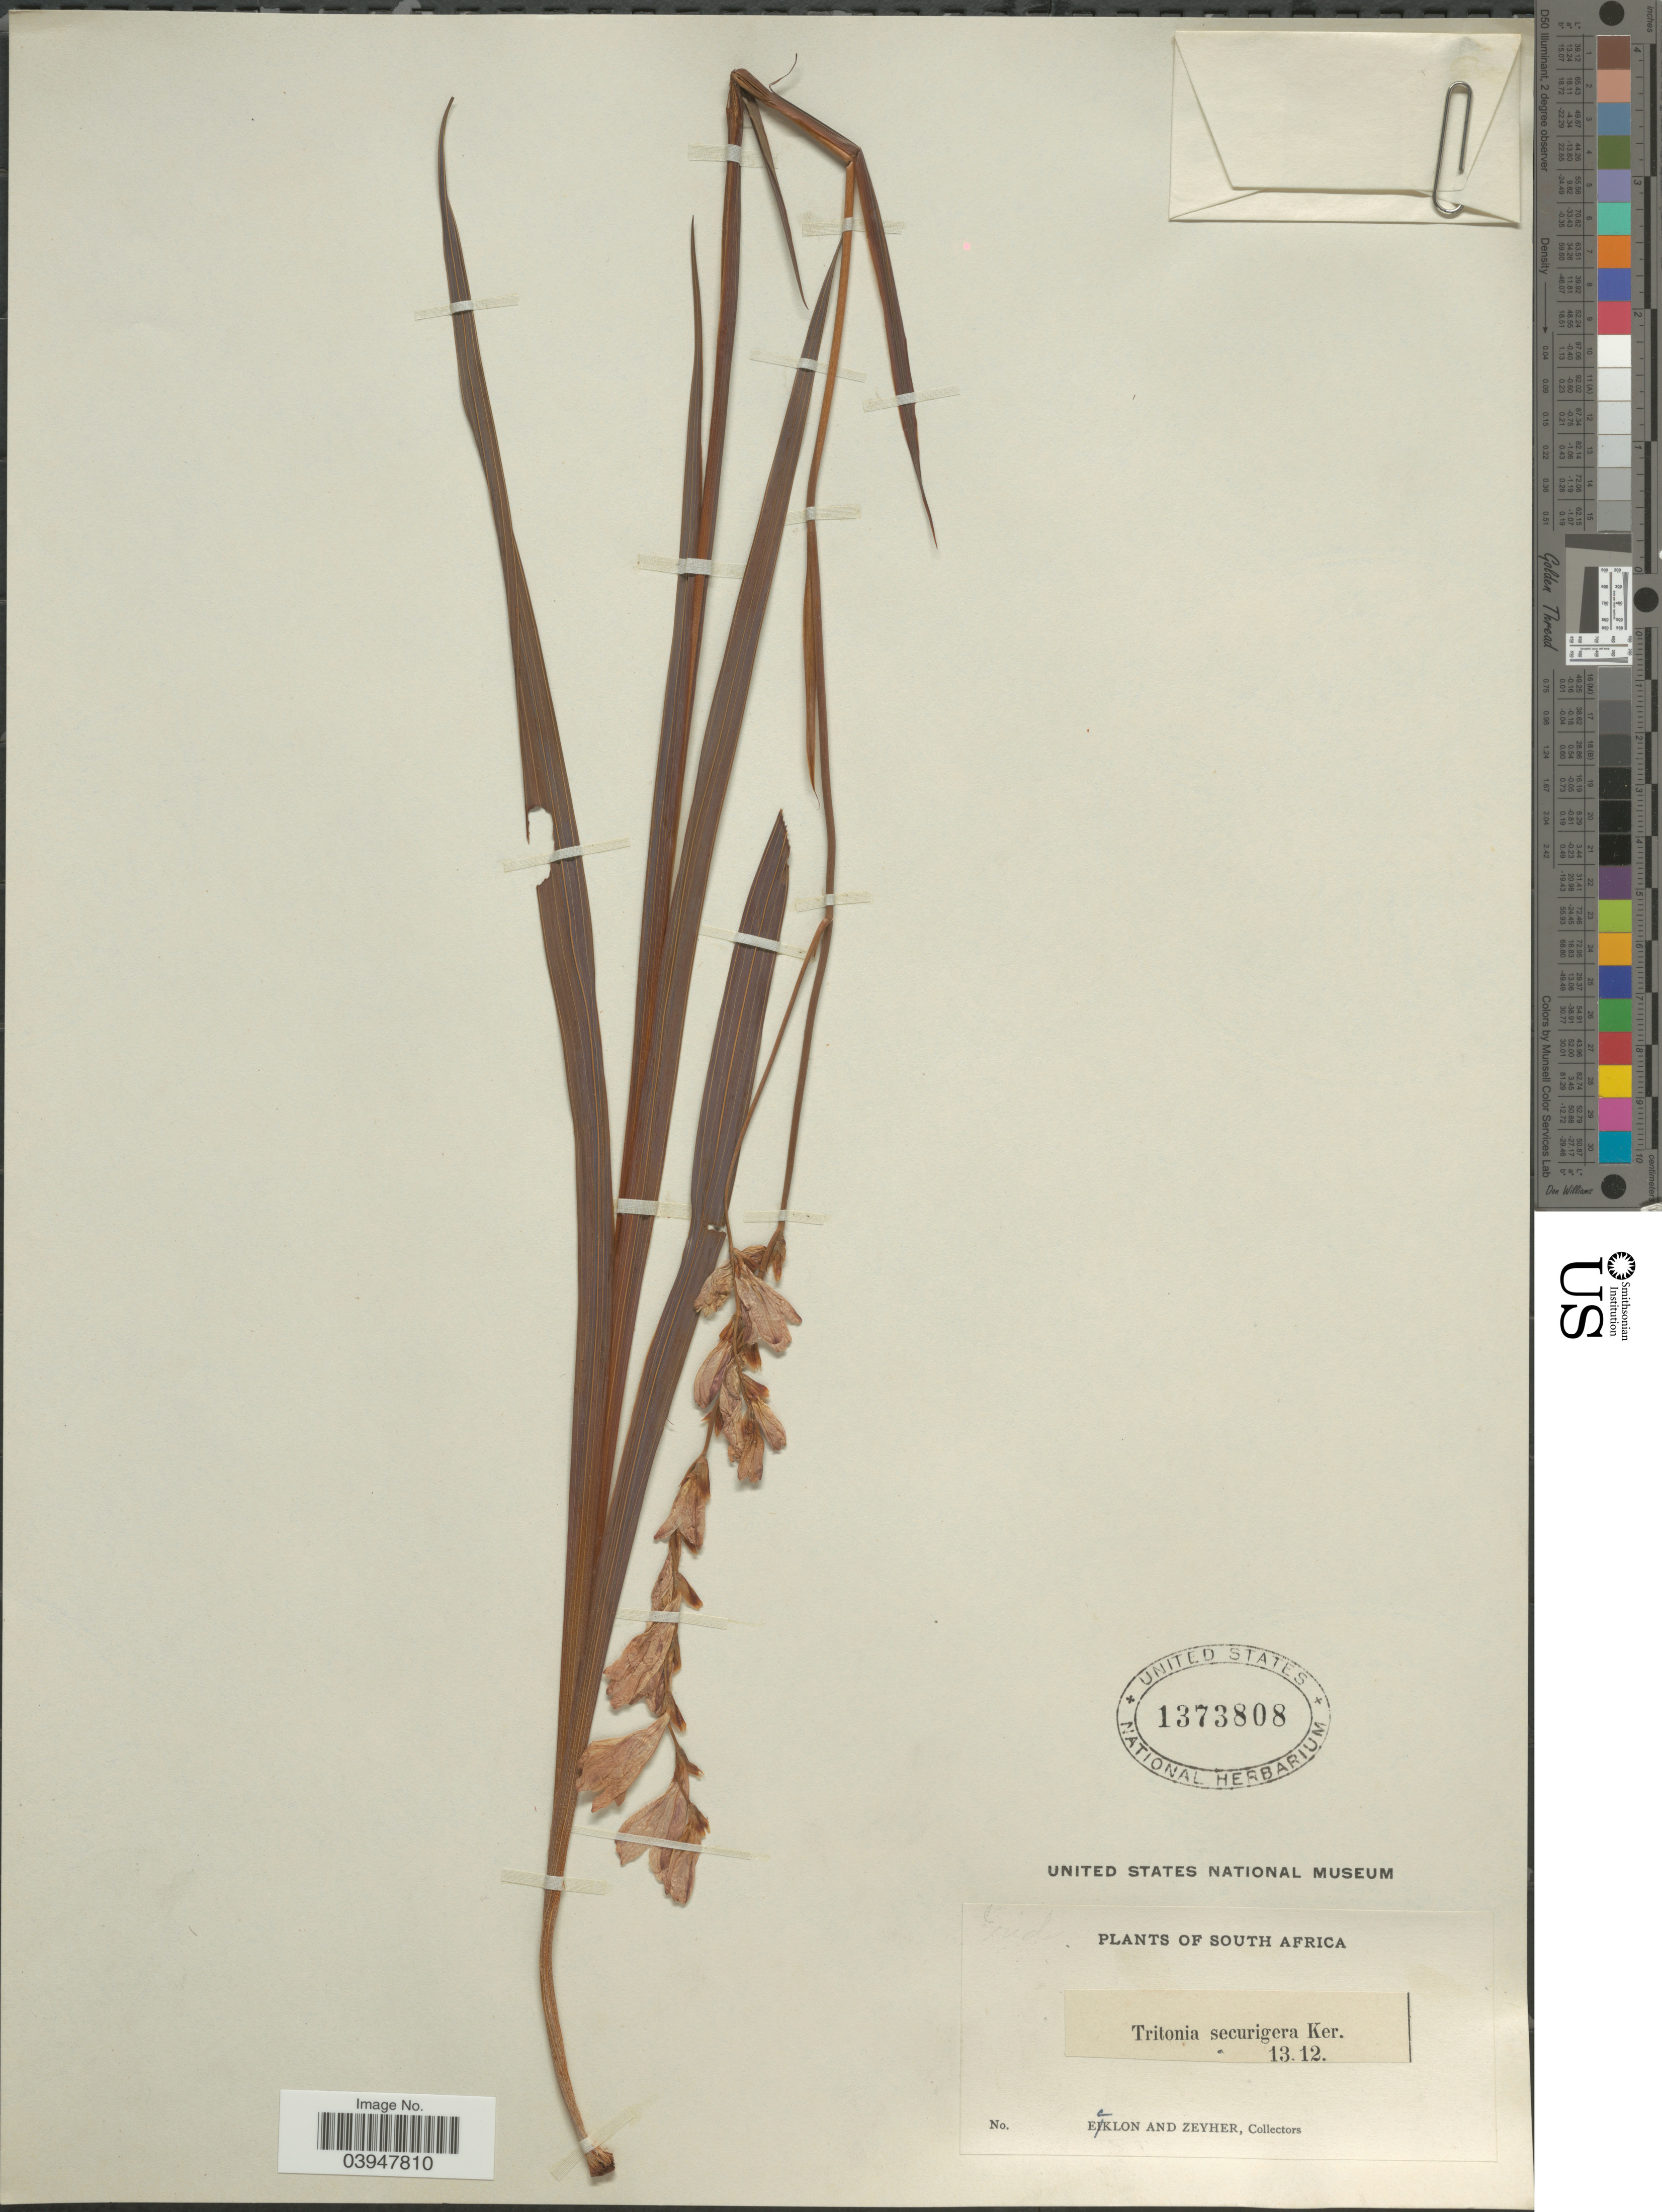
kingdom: Plantae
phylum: Tracheophyta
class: Liliopsida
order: Asparagales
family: Iridaceae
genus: Tritonia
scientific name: Tritonia securigera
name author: (Aiton) Ker Gawl.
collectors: -. Ecklon & -. Zeyher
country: South Africa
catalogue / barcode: US 1373808